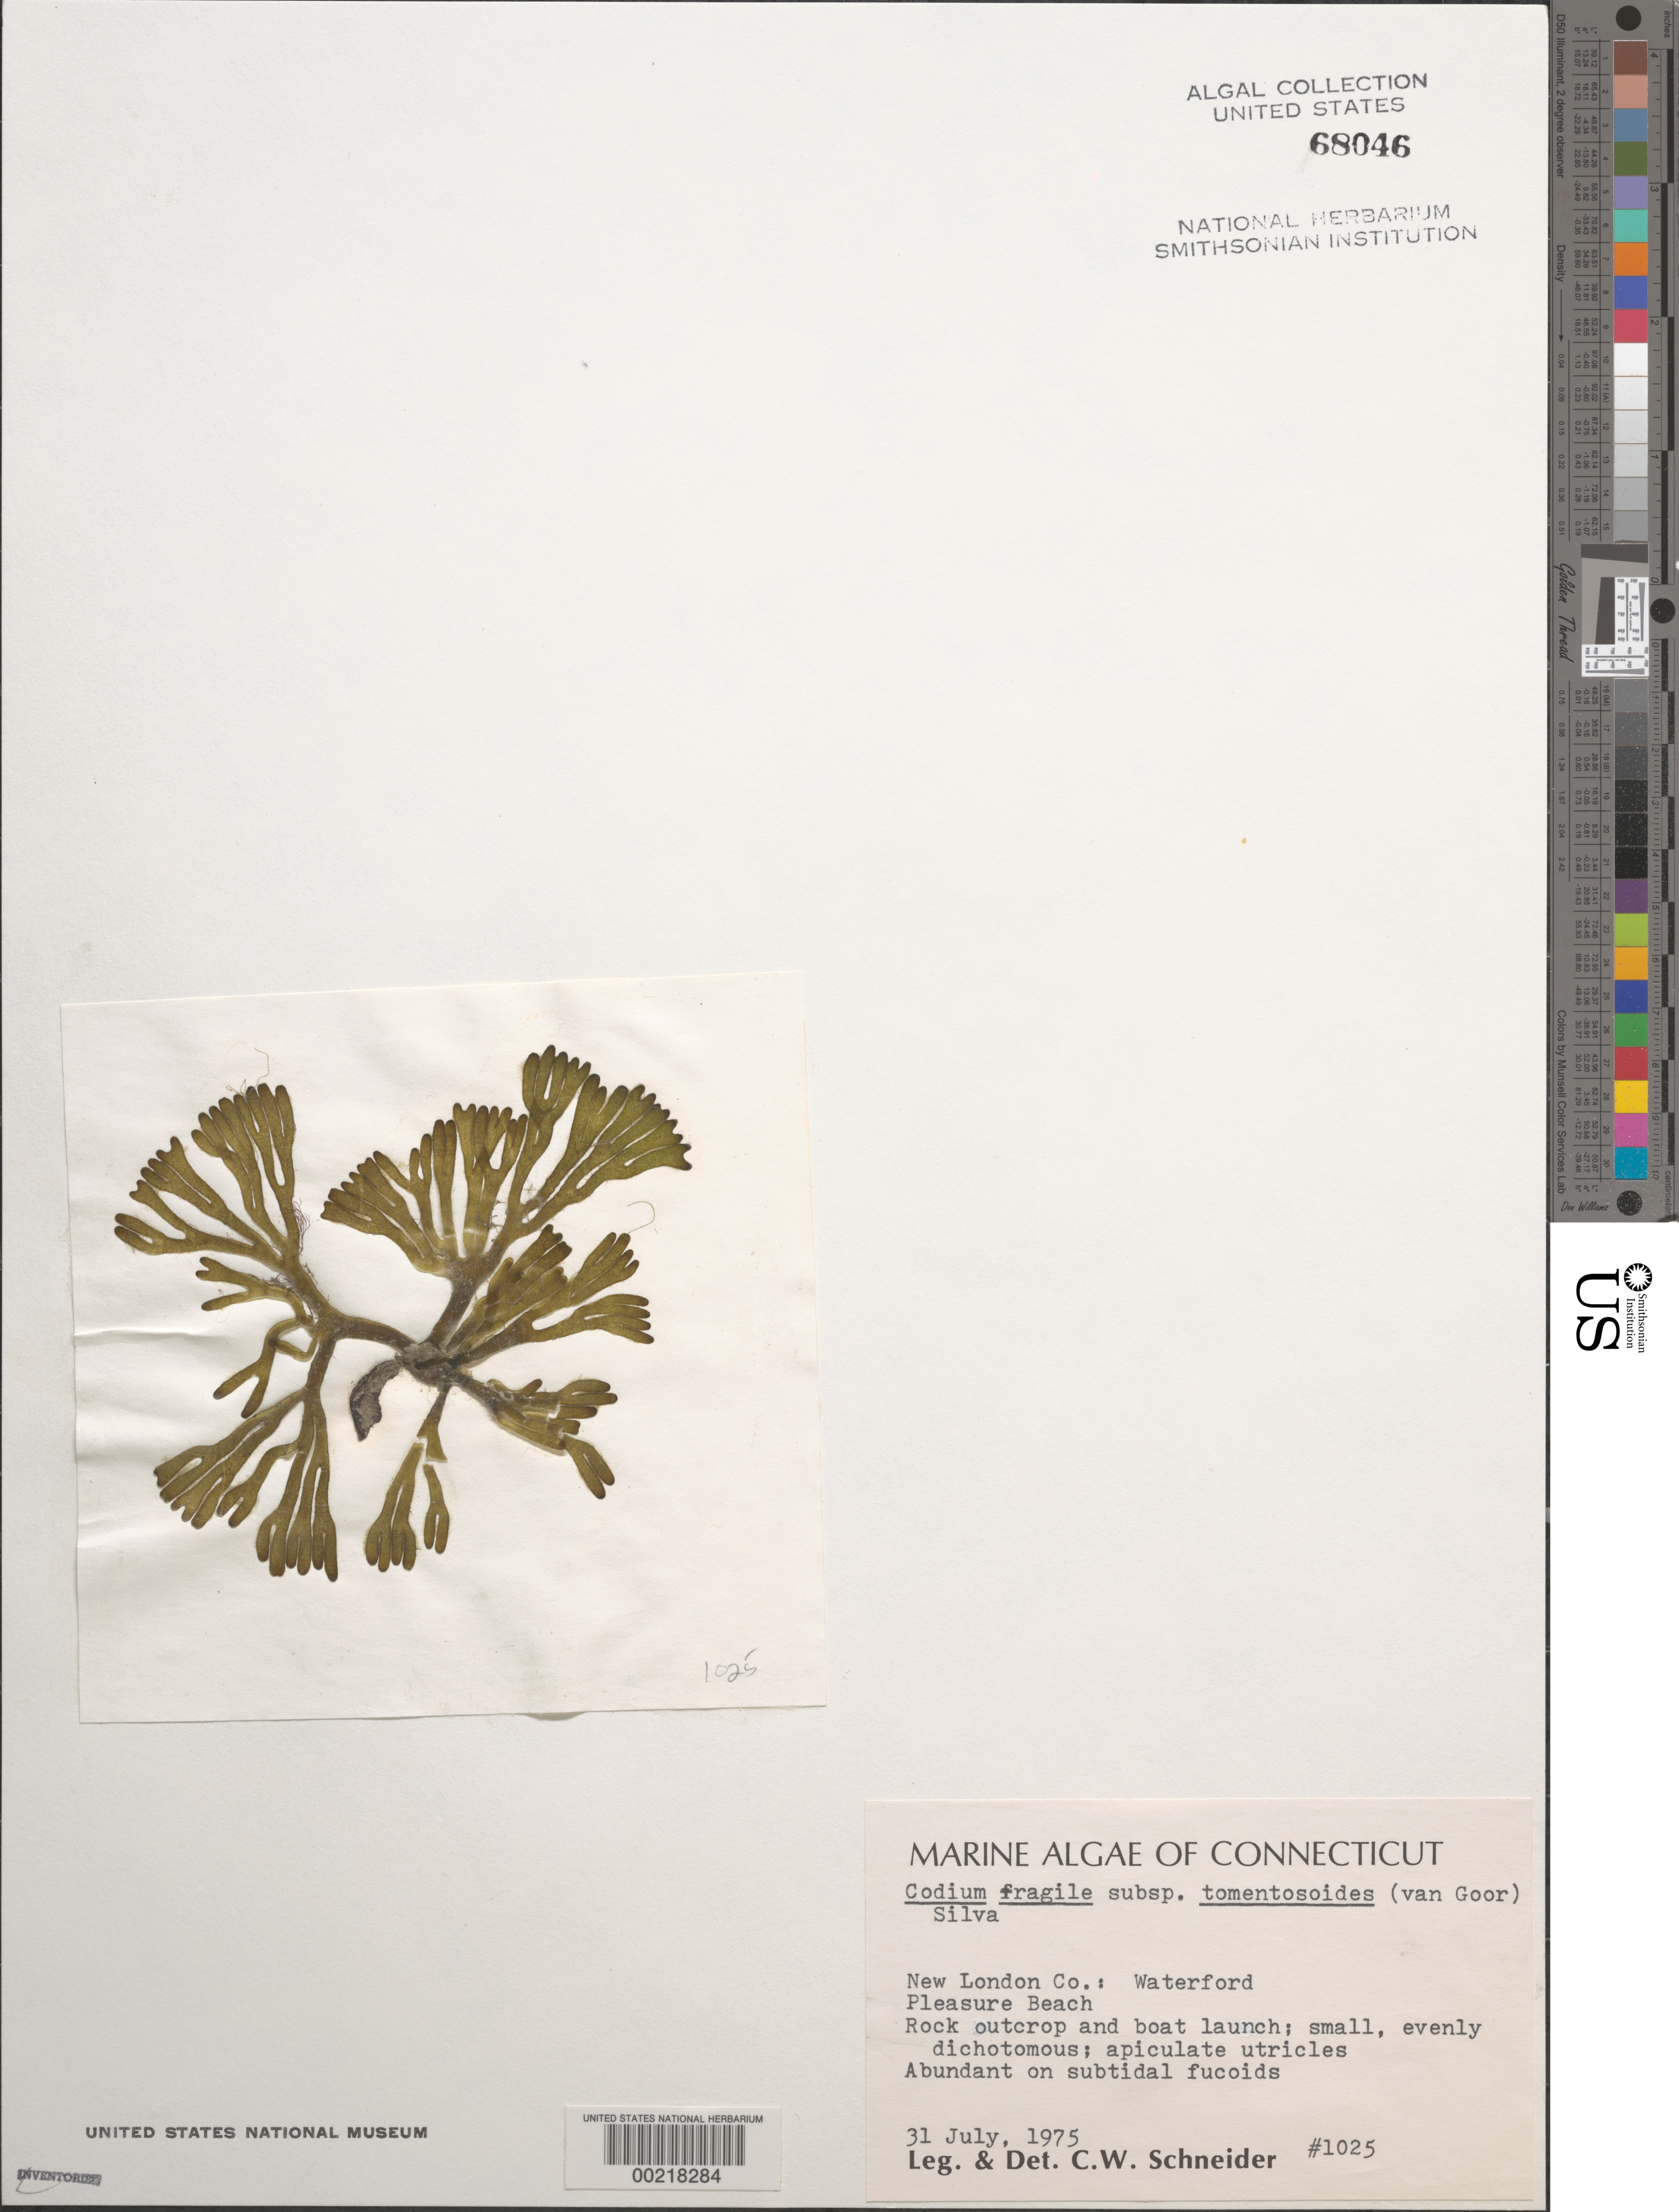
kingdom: Plantae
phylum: Chlorophyta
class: Ulvophyceae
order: Bryopsidales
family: Codiaceae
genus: Codium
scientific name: Codium fragile subsp. tomentosoides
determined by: Schneider, C. W.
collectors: C. W. Schneider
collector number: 1025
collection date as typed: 31 Jul 1975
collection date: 1975-07-31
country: United States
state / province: Connecticut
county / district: New London County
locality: Waterford, Pleasure Beach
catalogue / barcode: US 68046